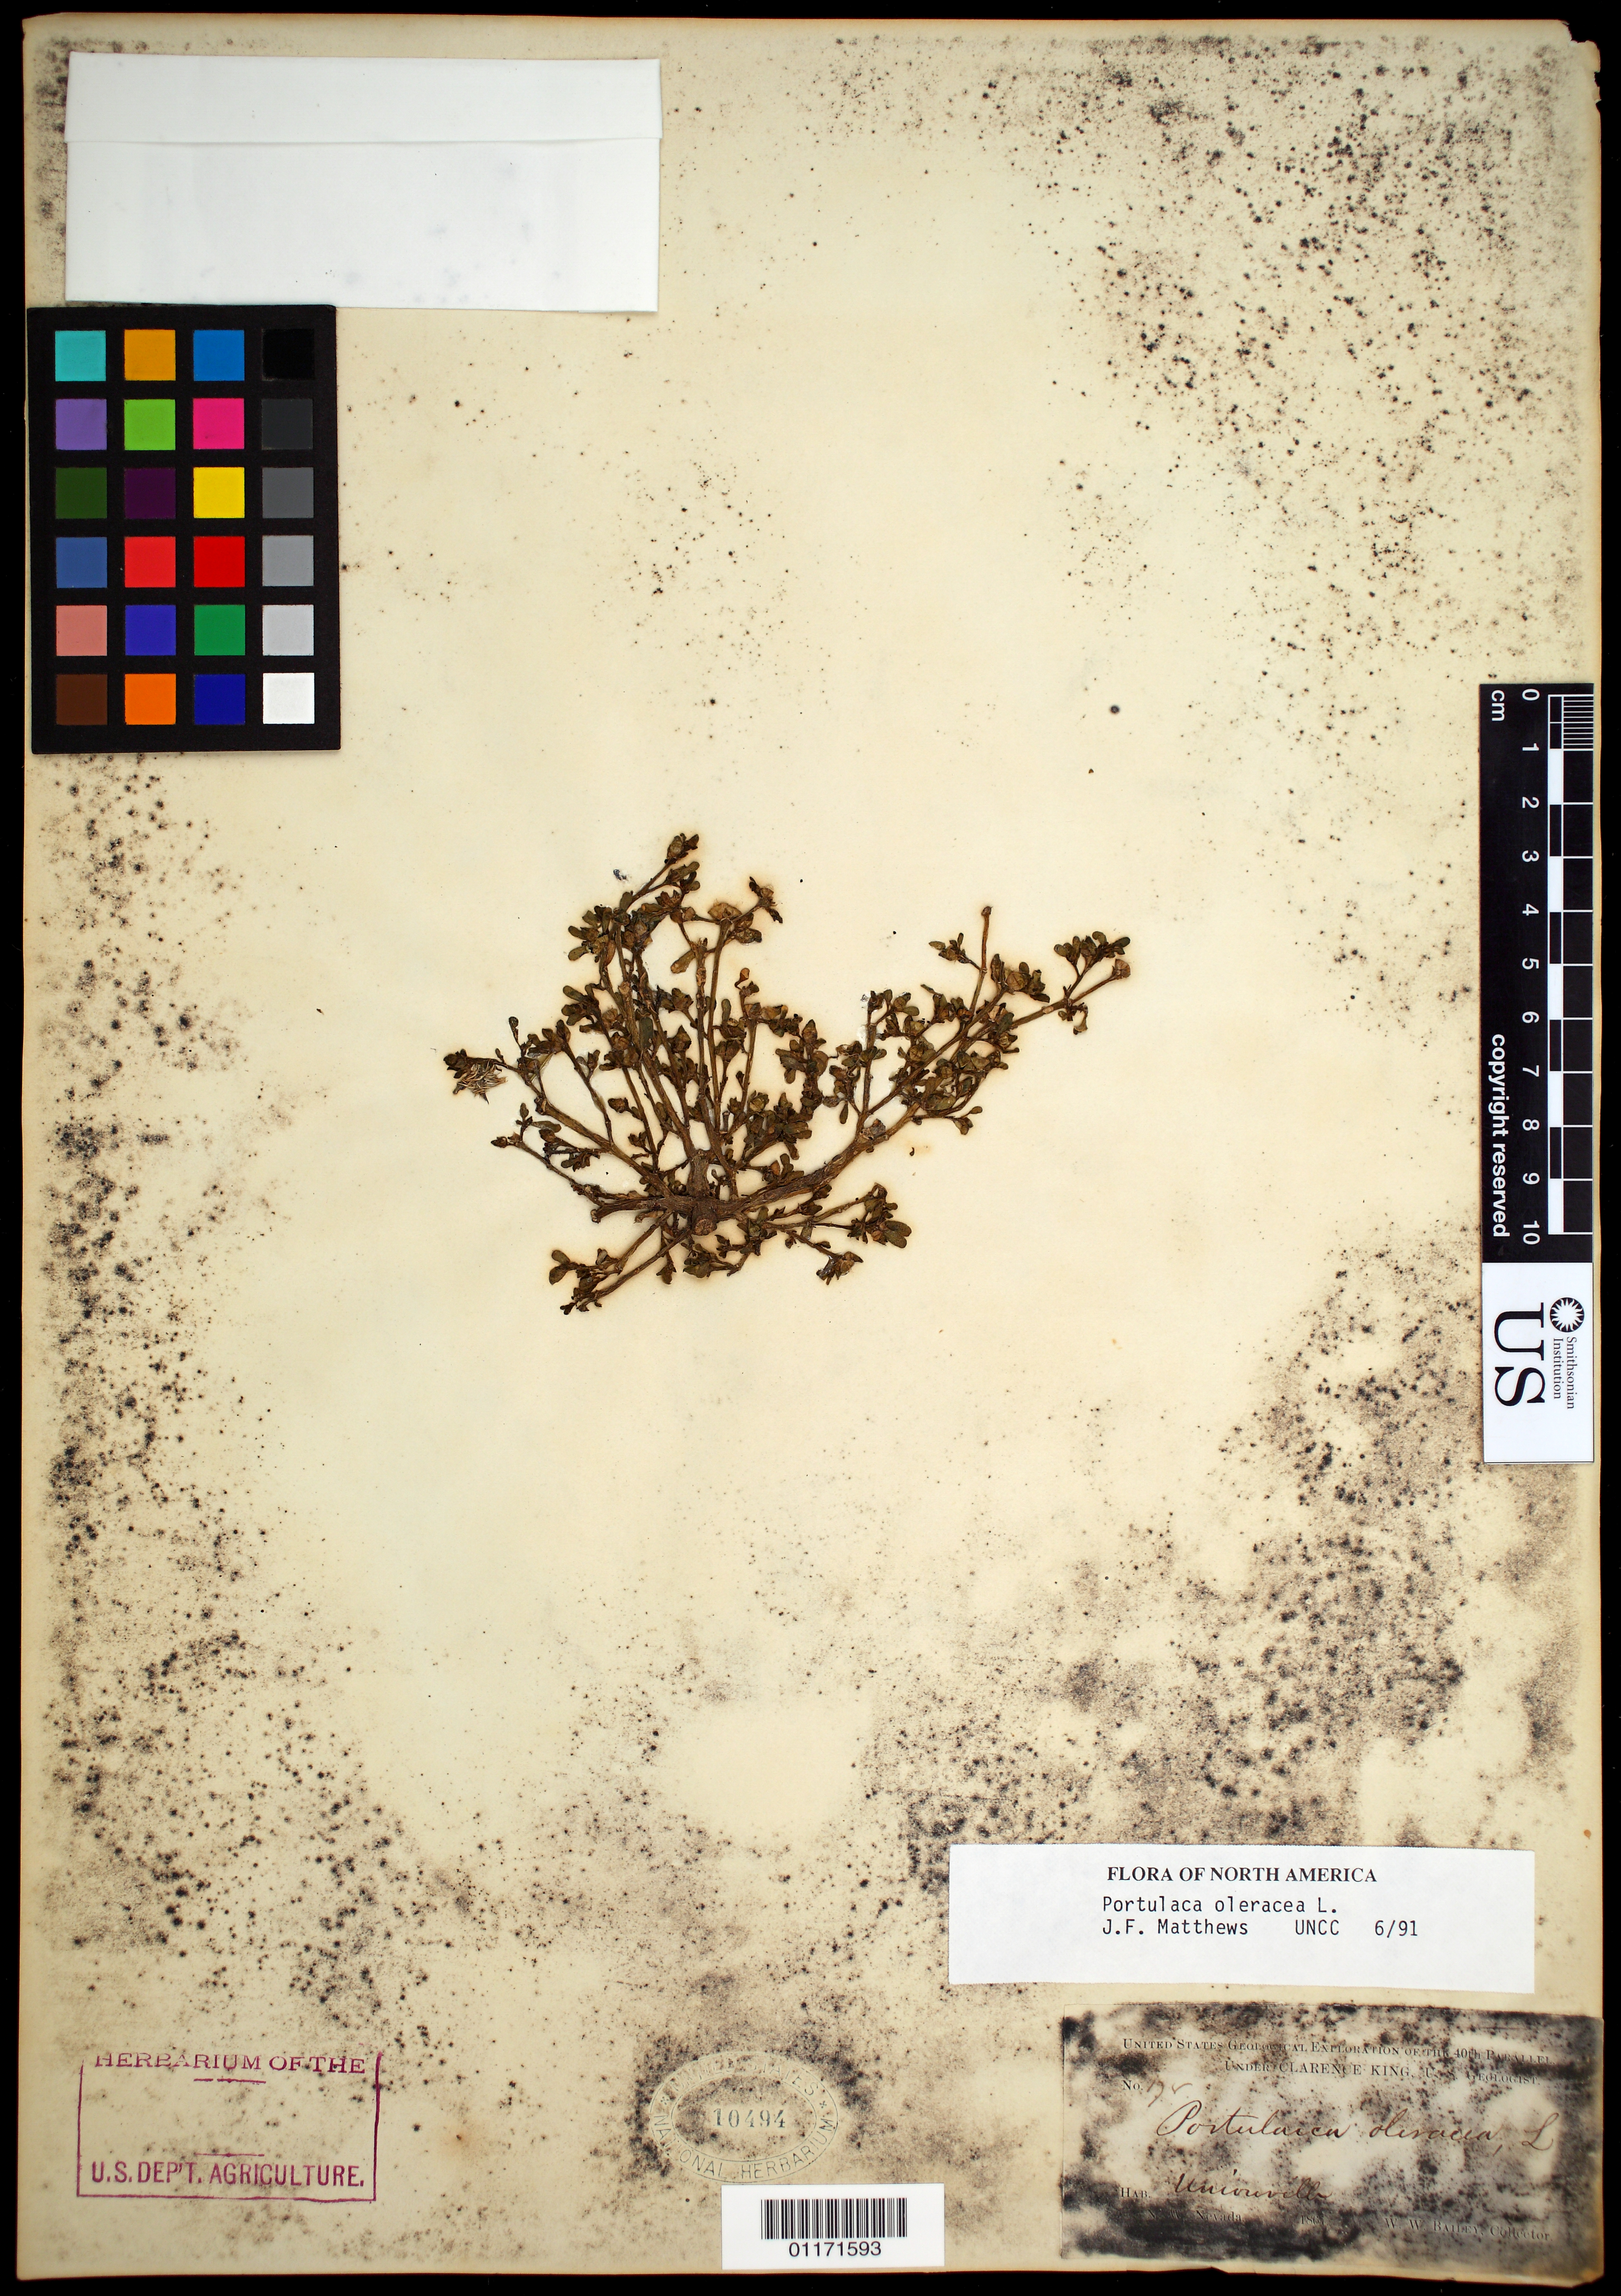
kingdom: Plantae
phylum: Tracheophyta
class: Magnoliopsida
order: Caryophyllales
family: Portulacaceae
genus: Portulaca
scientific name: Portulaca oleracea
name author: L.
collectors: W. W. Bailey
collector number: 198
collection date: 1867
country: United States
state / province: Nevada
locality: Unionville, N.W. Nevada.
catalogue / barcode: US 10494